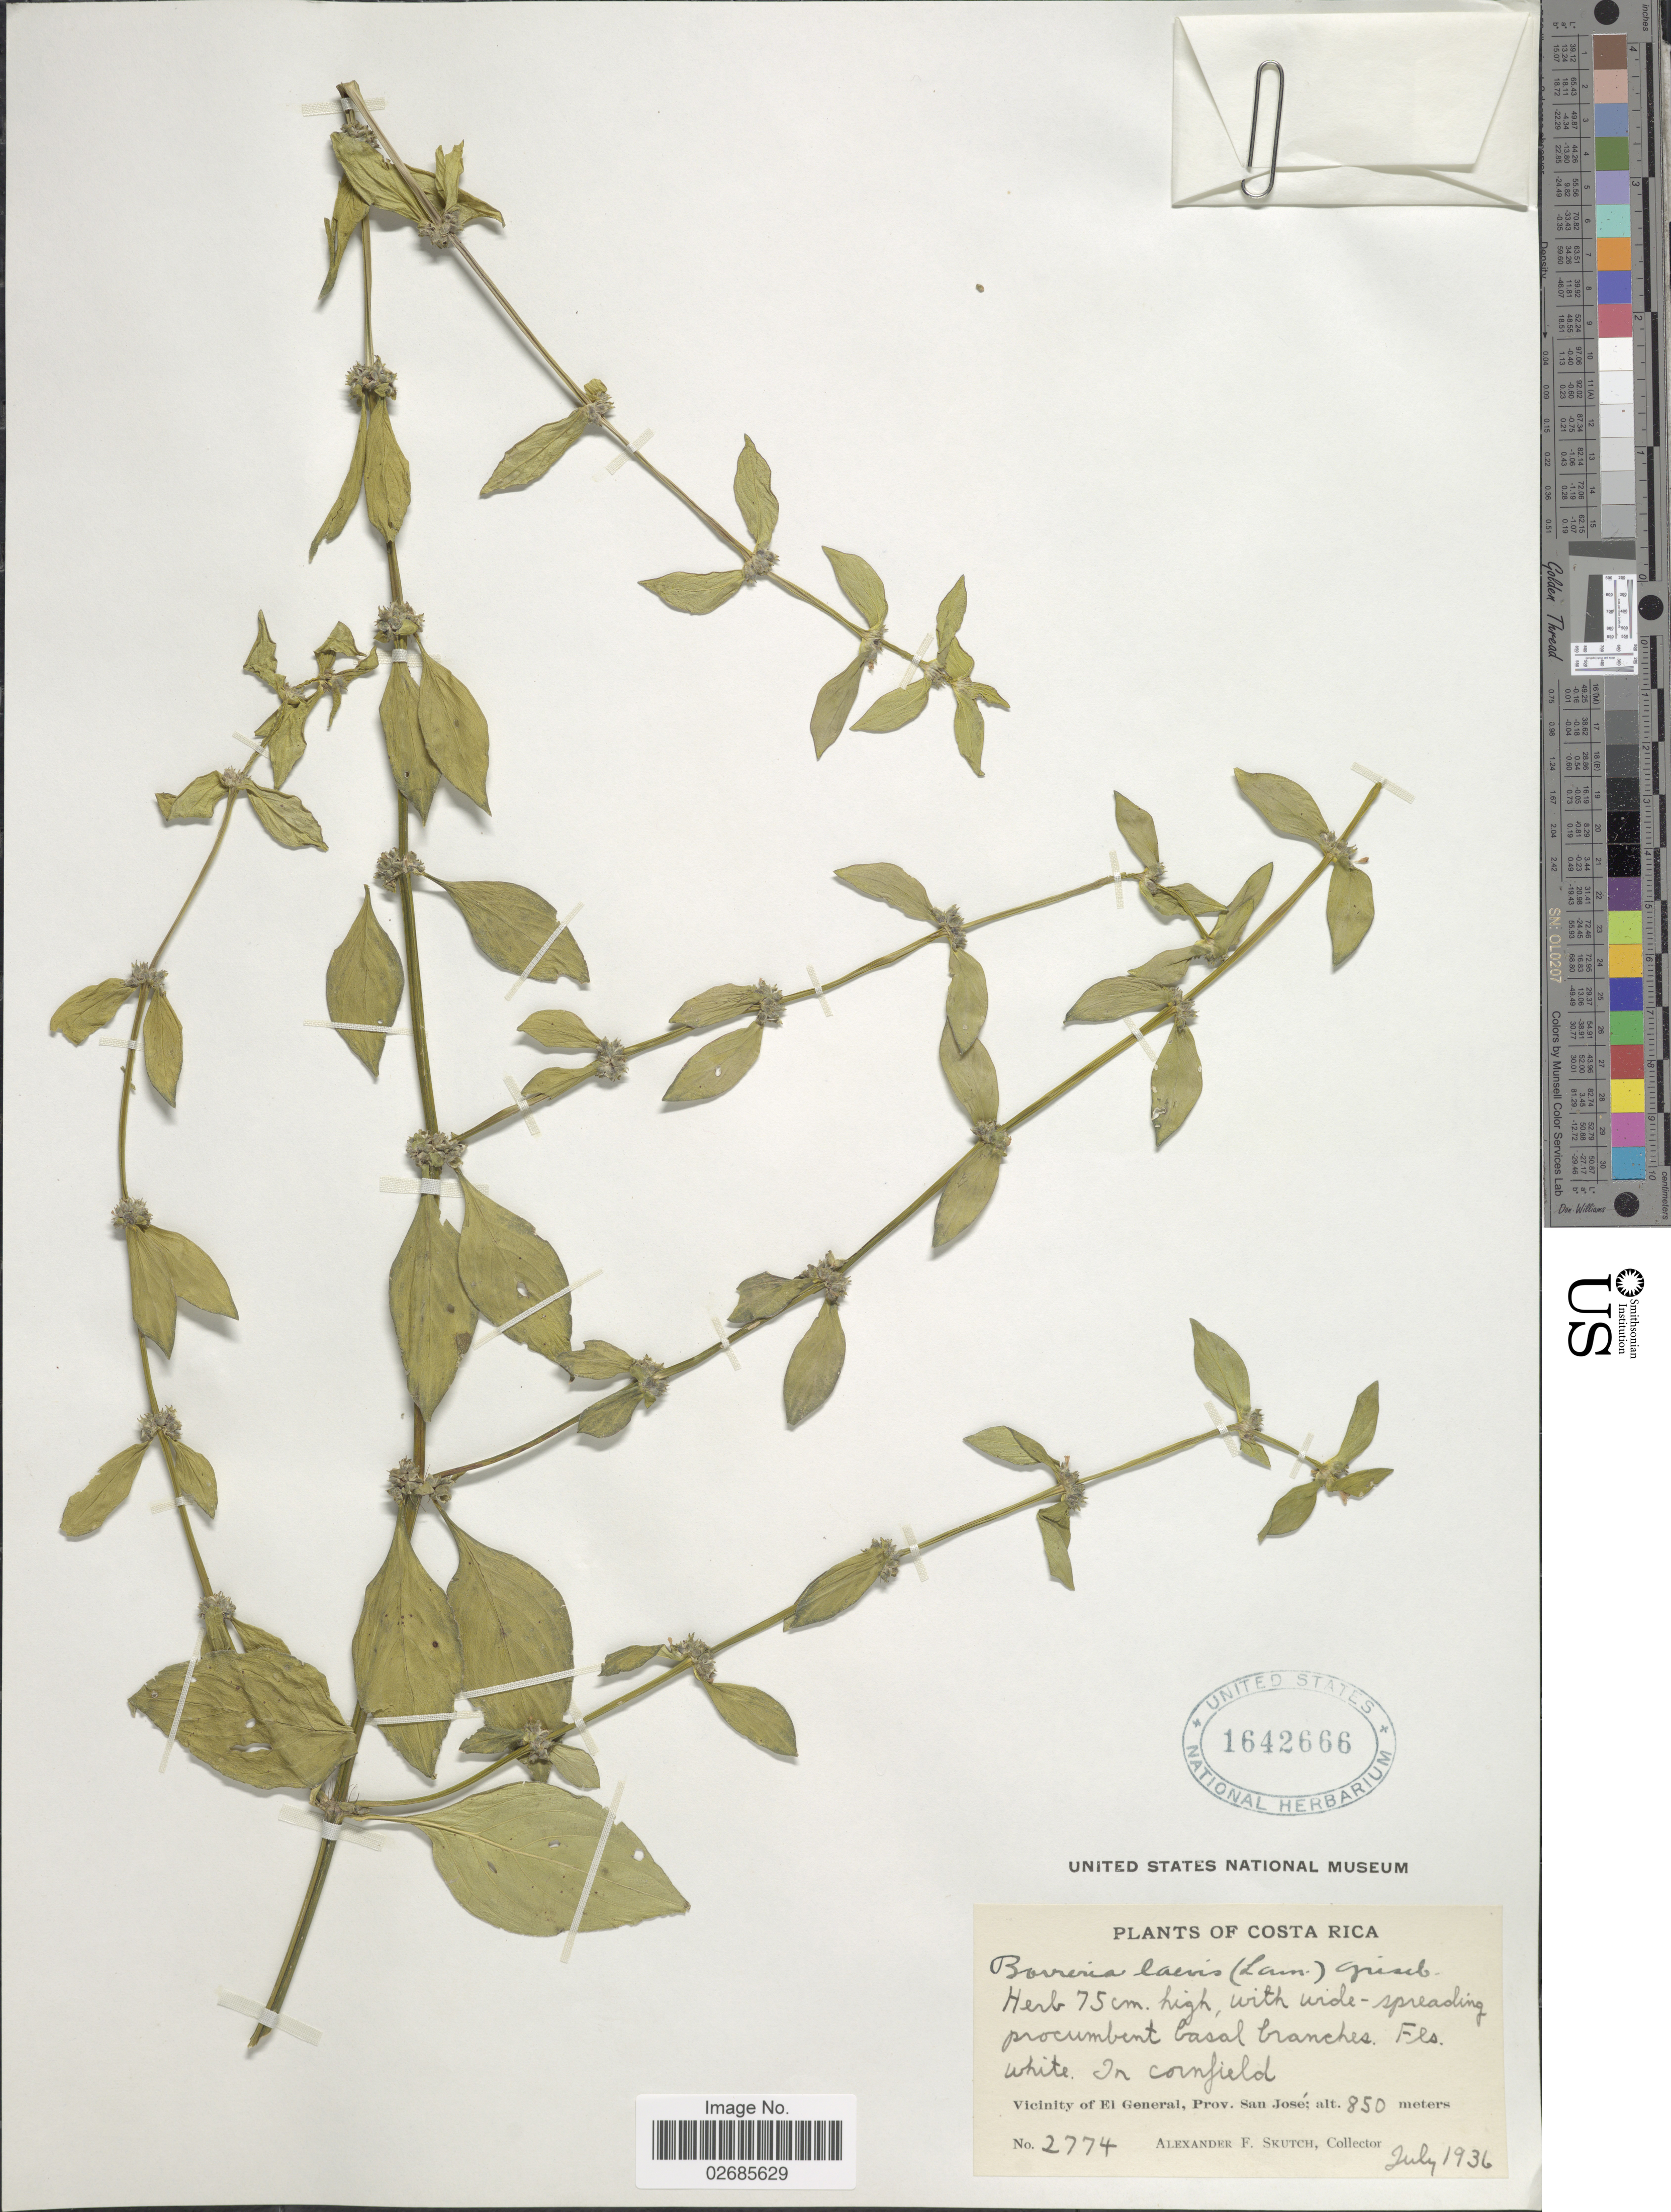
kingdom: Plantae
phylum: Tracheophyta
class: Magnoliopsida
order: Gentianales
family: Rubiaceae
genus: Borreria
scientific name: Borreria latifolia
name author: (Aubl.) K. Schum.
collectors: A. F. Skutch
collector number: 2774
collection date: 1936-07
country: Costa Rica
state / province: San José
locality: In cornfield, Vicinity of El General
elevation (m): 850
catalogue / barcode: US 1642666